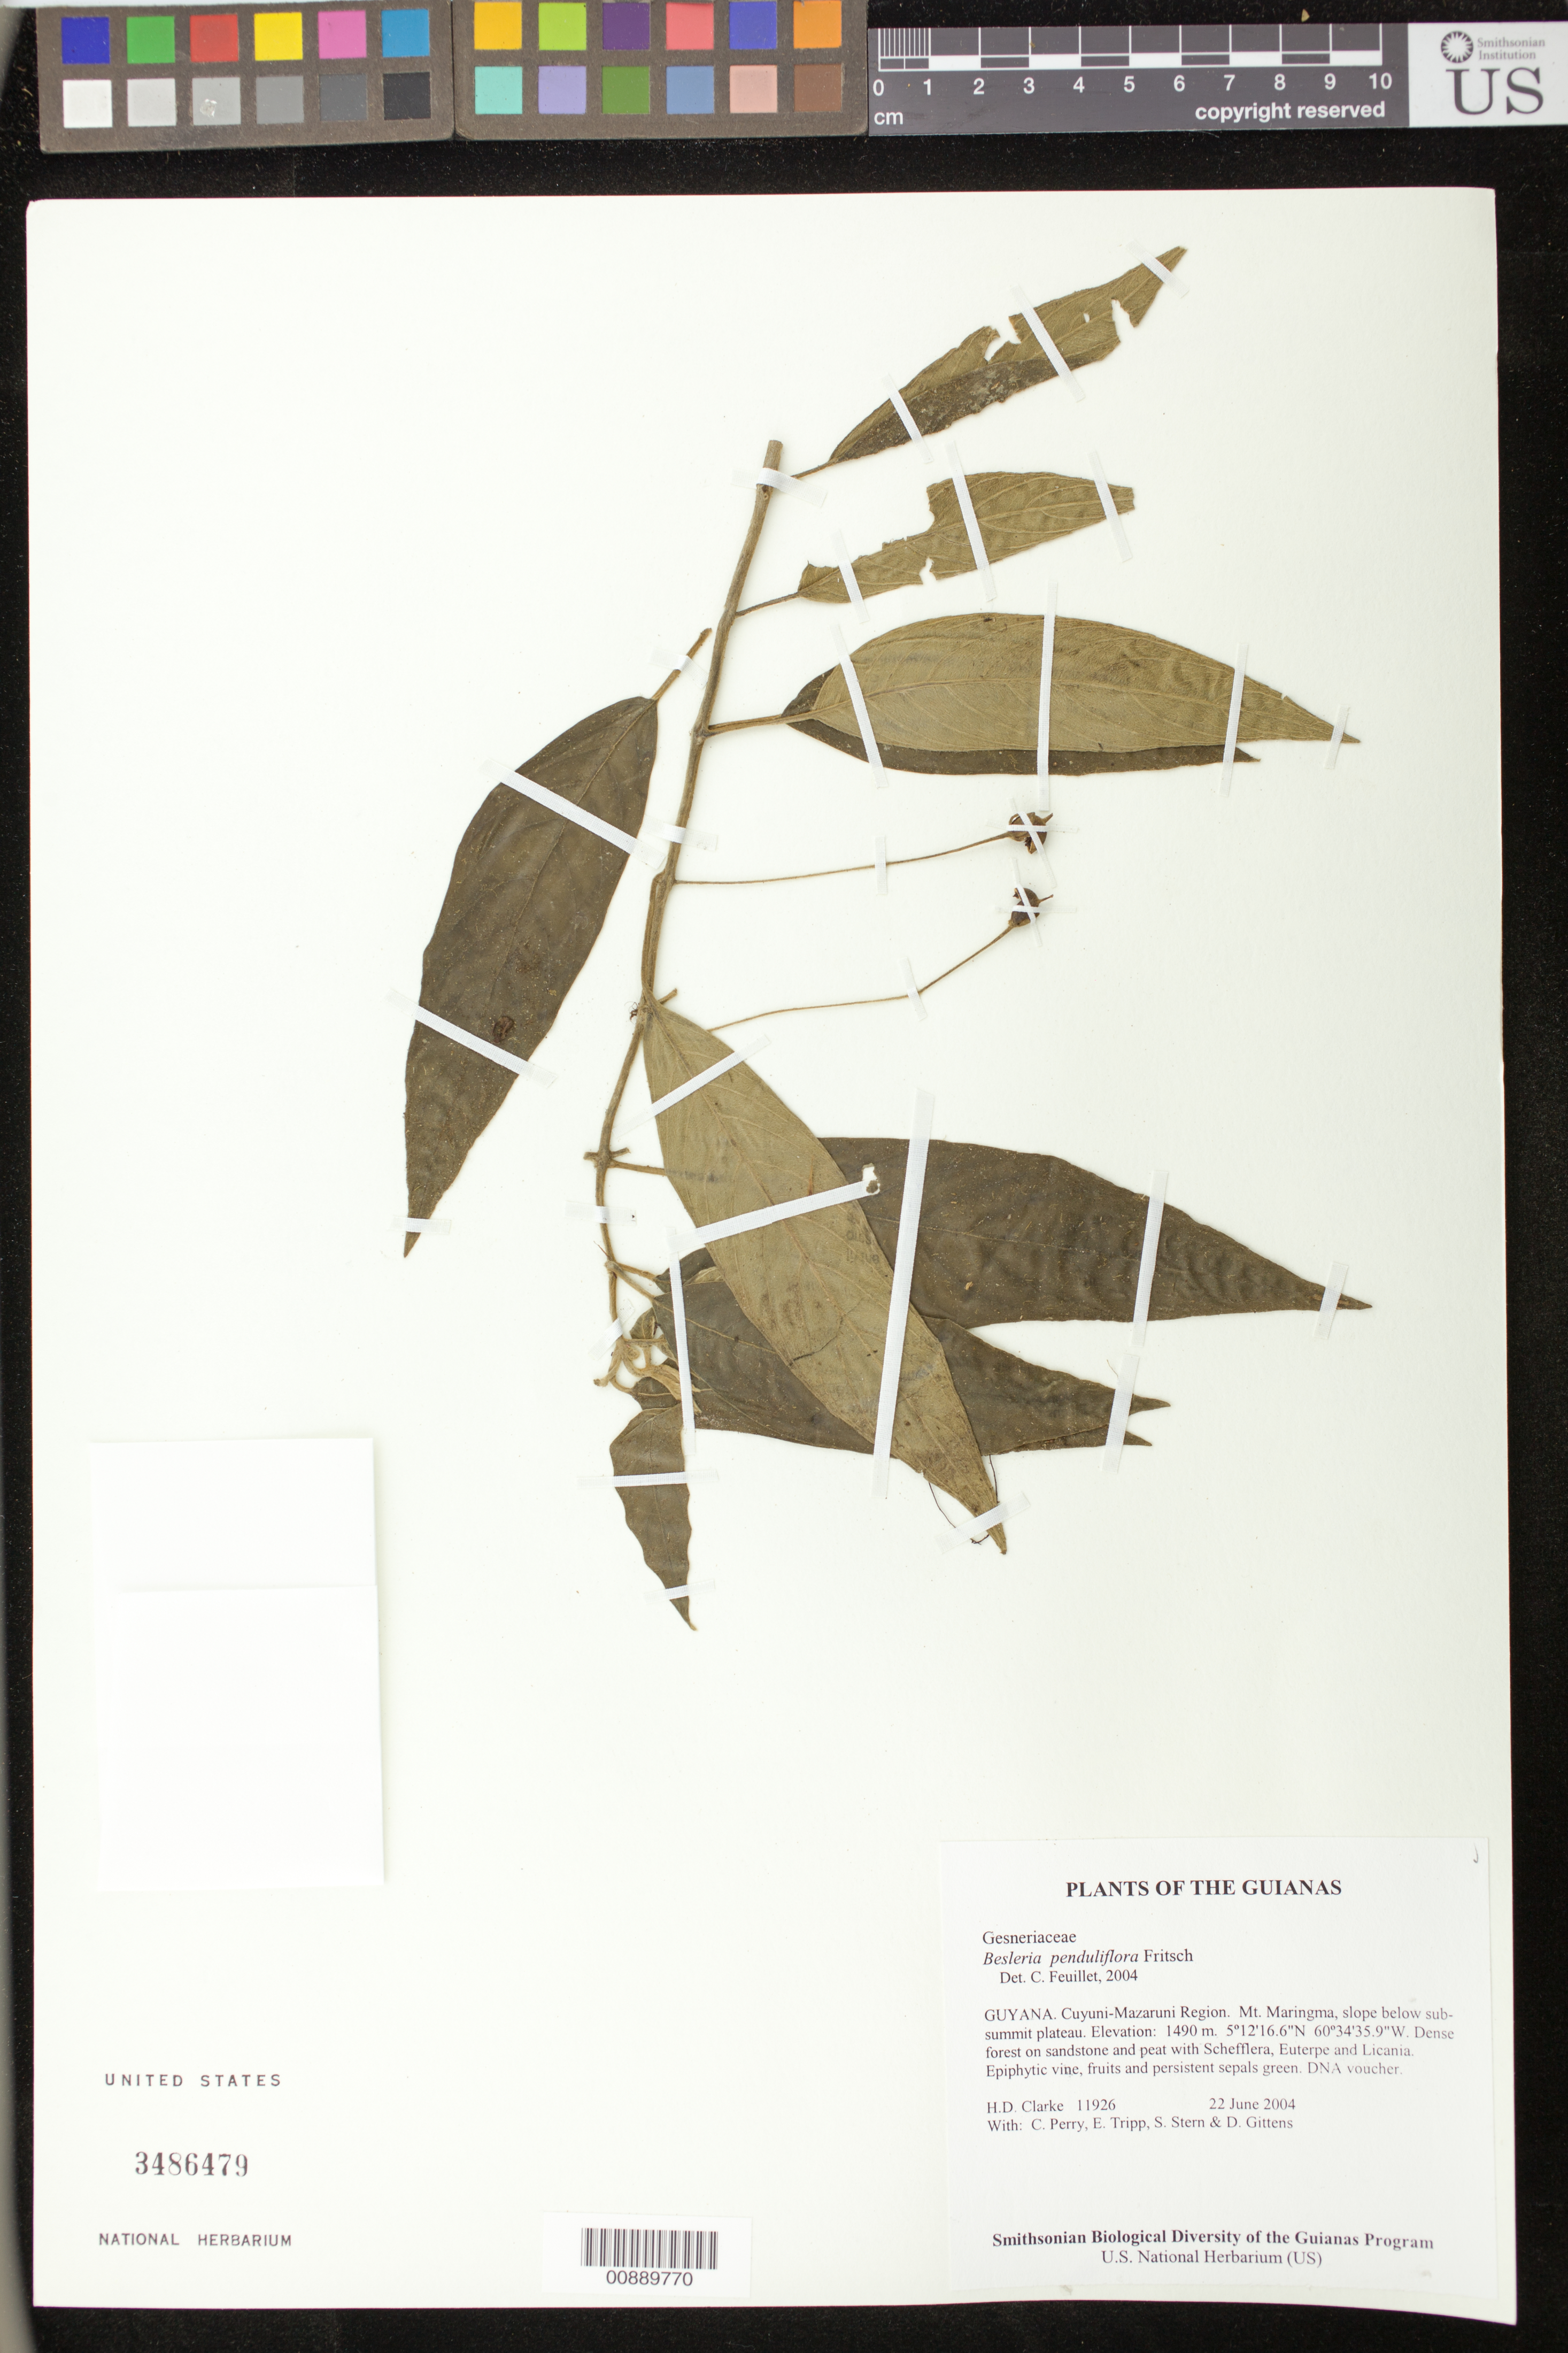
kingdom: Plantae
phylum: Tracheophyta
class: Magnoliopsida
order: Lamiales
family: Gesneriaceae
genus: Besleria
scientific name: Besleria penduliflora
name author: Fritsch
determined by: Feuillet, C.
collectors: H. D. Clarke, C. Perry, E. Tripp, S. R. Stern & D. Gittens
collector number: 11926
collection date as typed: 22 Jun 2004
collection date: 2004-06-22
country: Guyana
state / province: Cuyuni-Mazaruni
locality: Mt. Maringma, slope below sub-summit plateau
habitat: Dense forest on sandstone and peat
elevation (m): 1490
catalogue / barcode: US 3486479